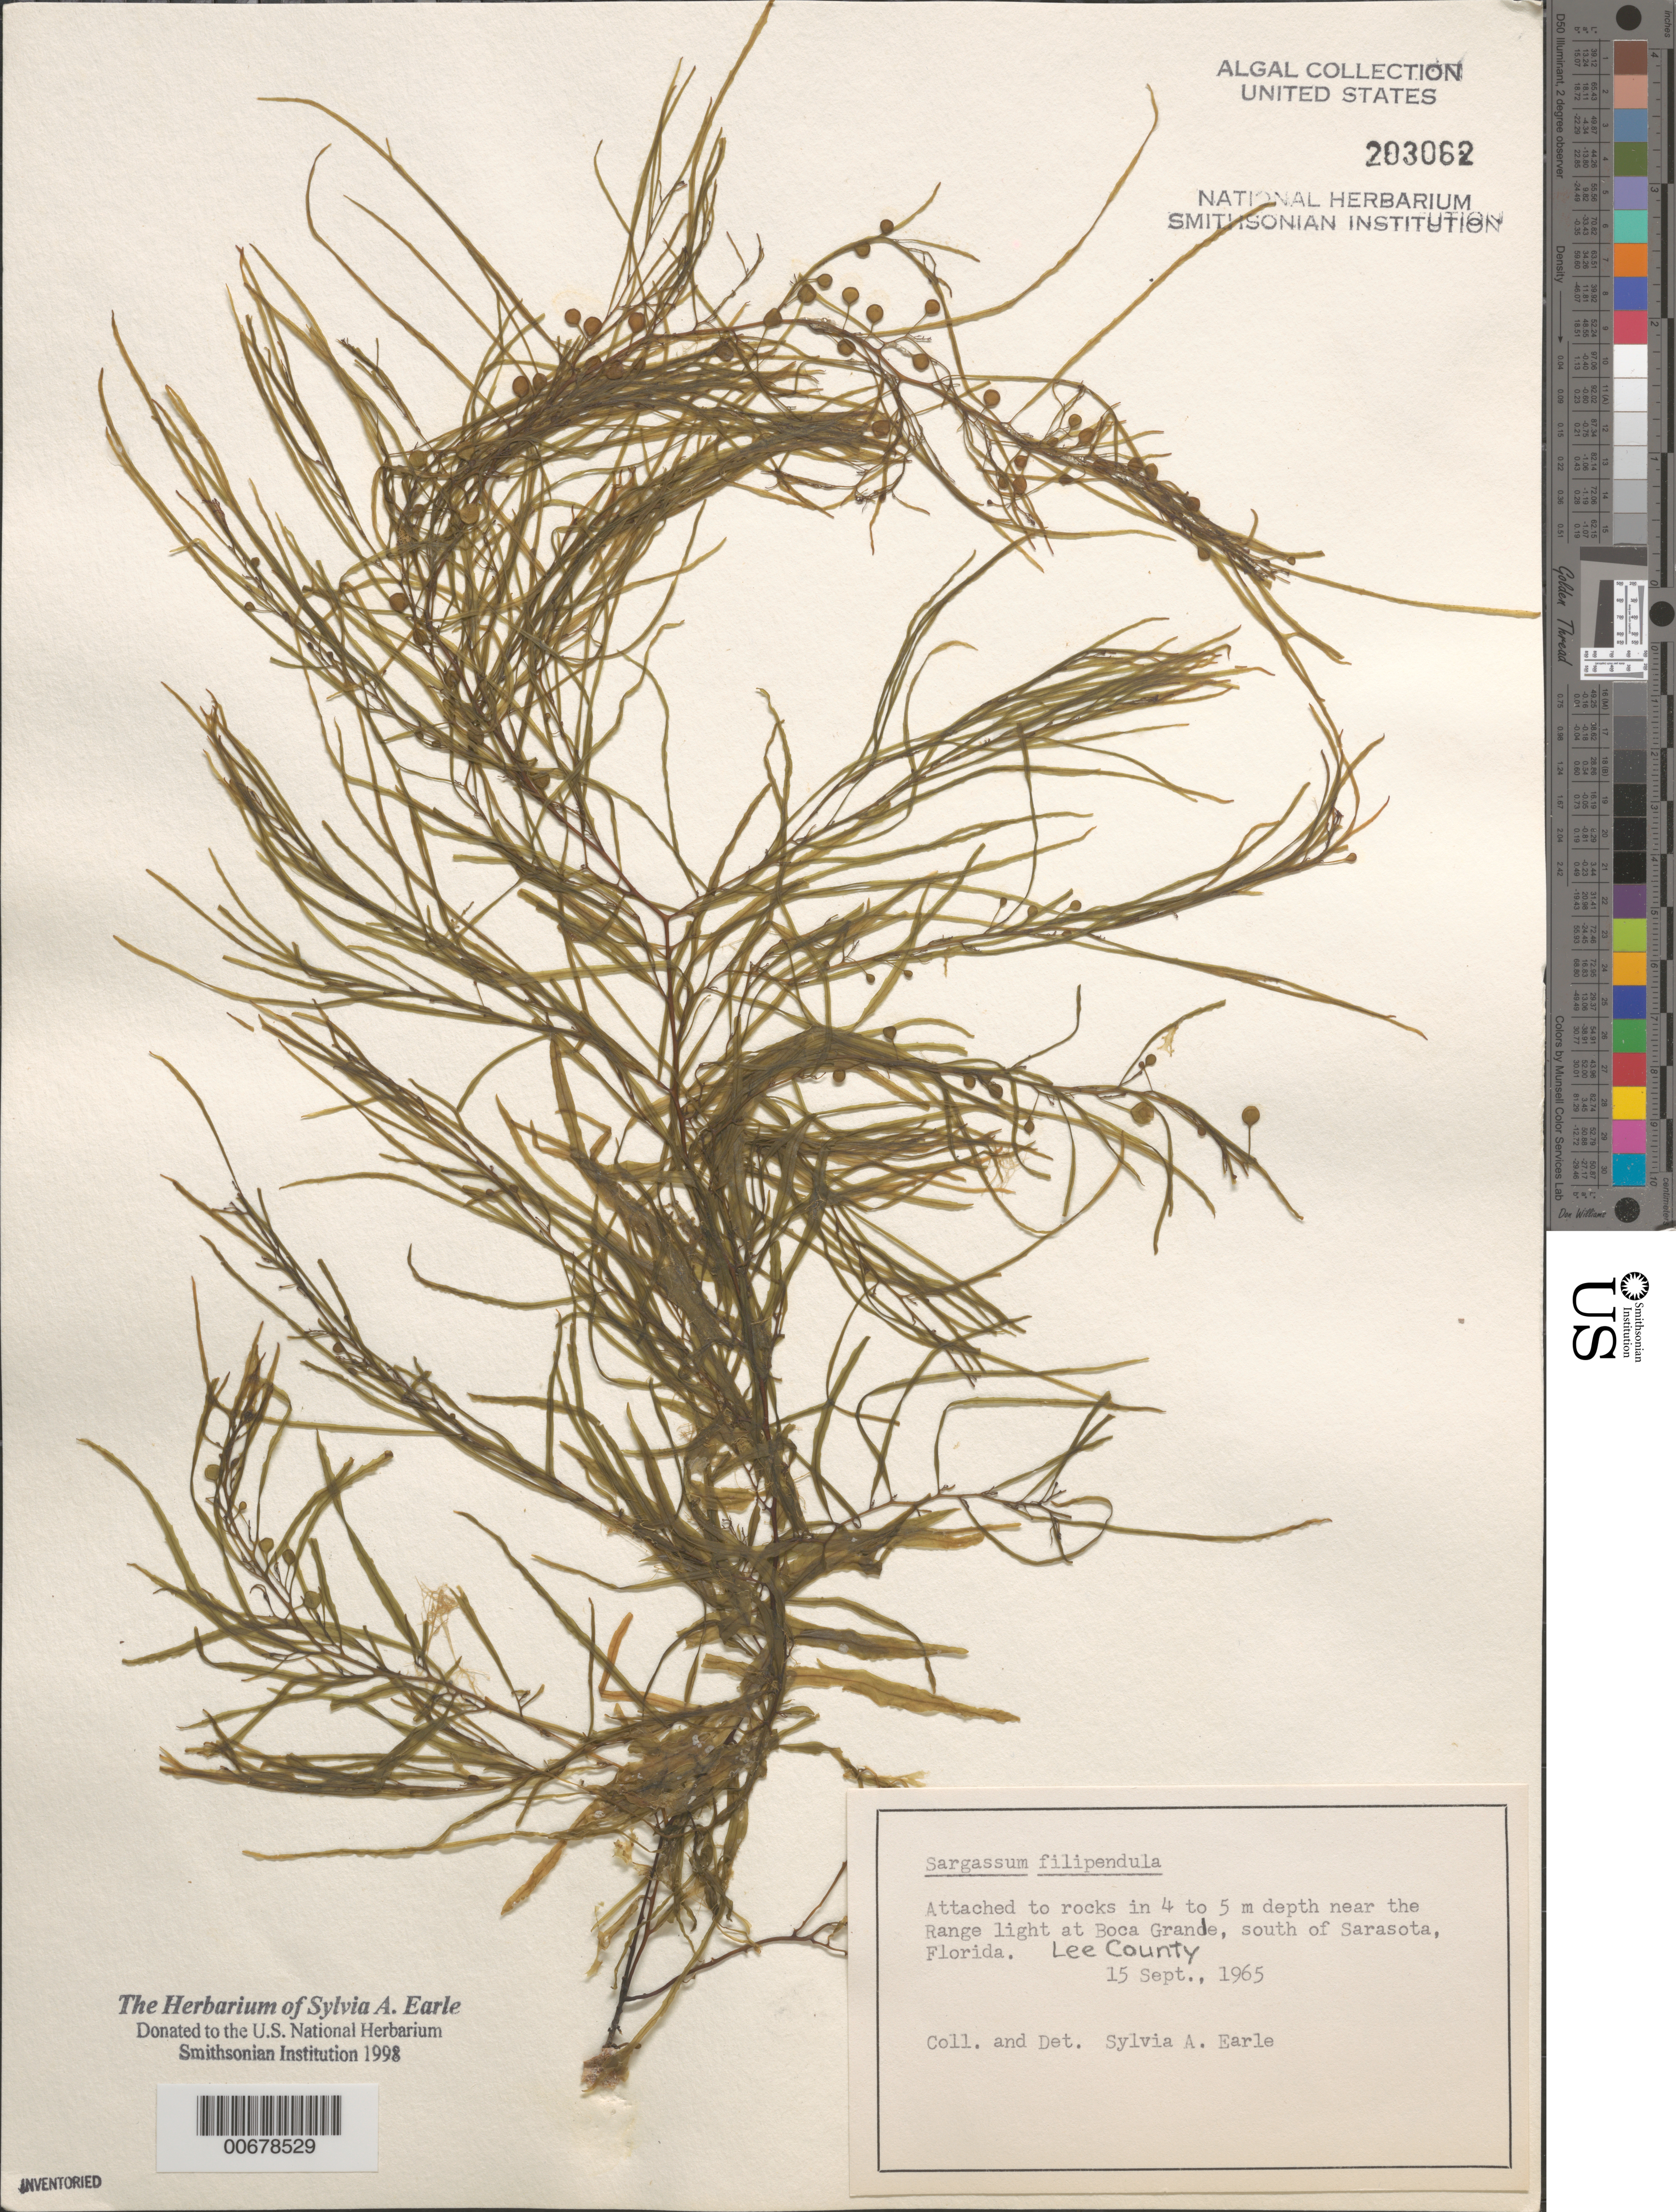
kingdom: Chromista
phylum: Ochrophyta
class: Phaeophyceae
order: Fucales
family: Sargassaceae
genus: Sargassum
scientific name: Sargassum filipendula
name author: C. Agardh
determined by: Earle, S. A.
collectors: S. A. Earle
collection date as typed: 15 Sep 1965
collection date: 1965-09-15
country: United States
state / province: Florida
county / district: Lee County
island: Gasparilla Island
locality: Near range light at Boca Grande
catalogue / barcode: US 203062